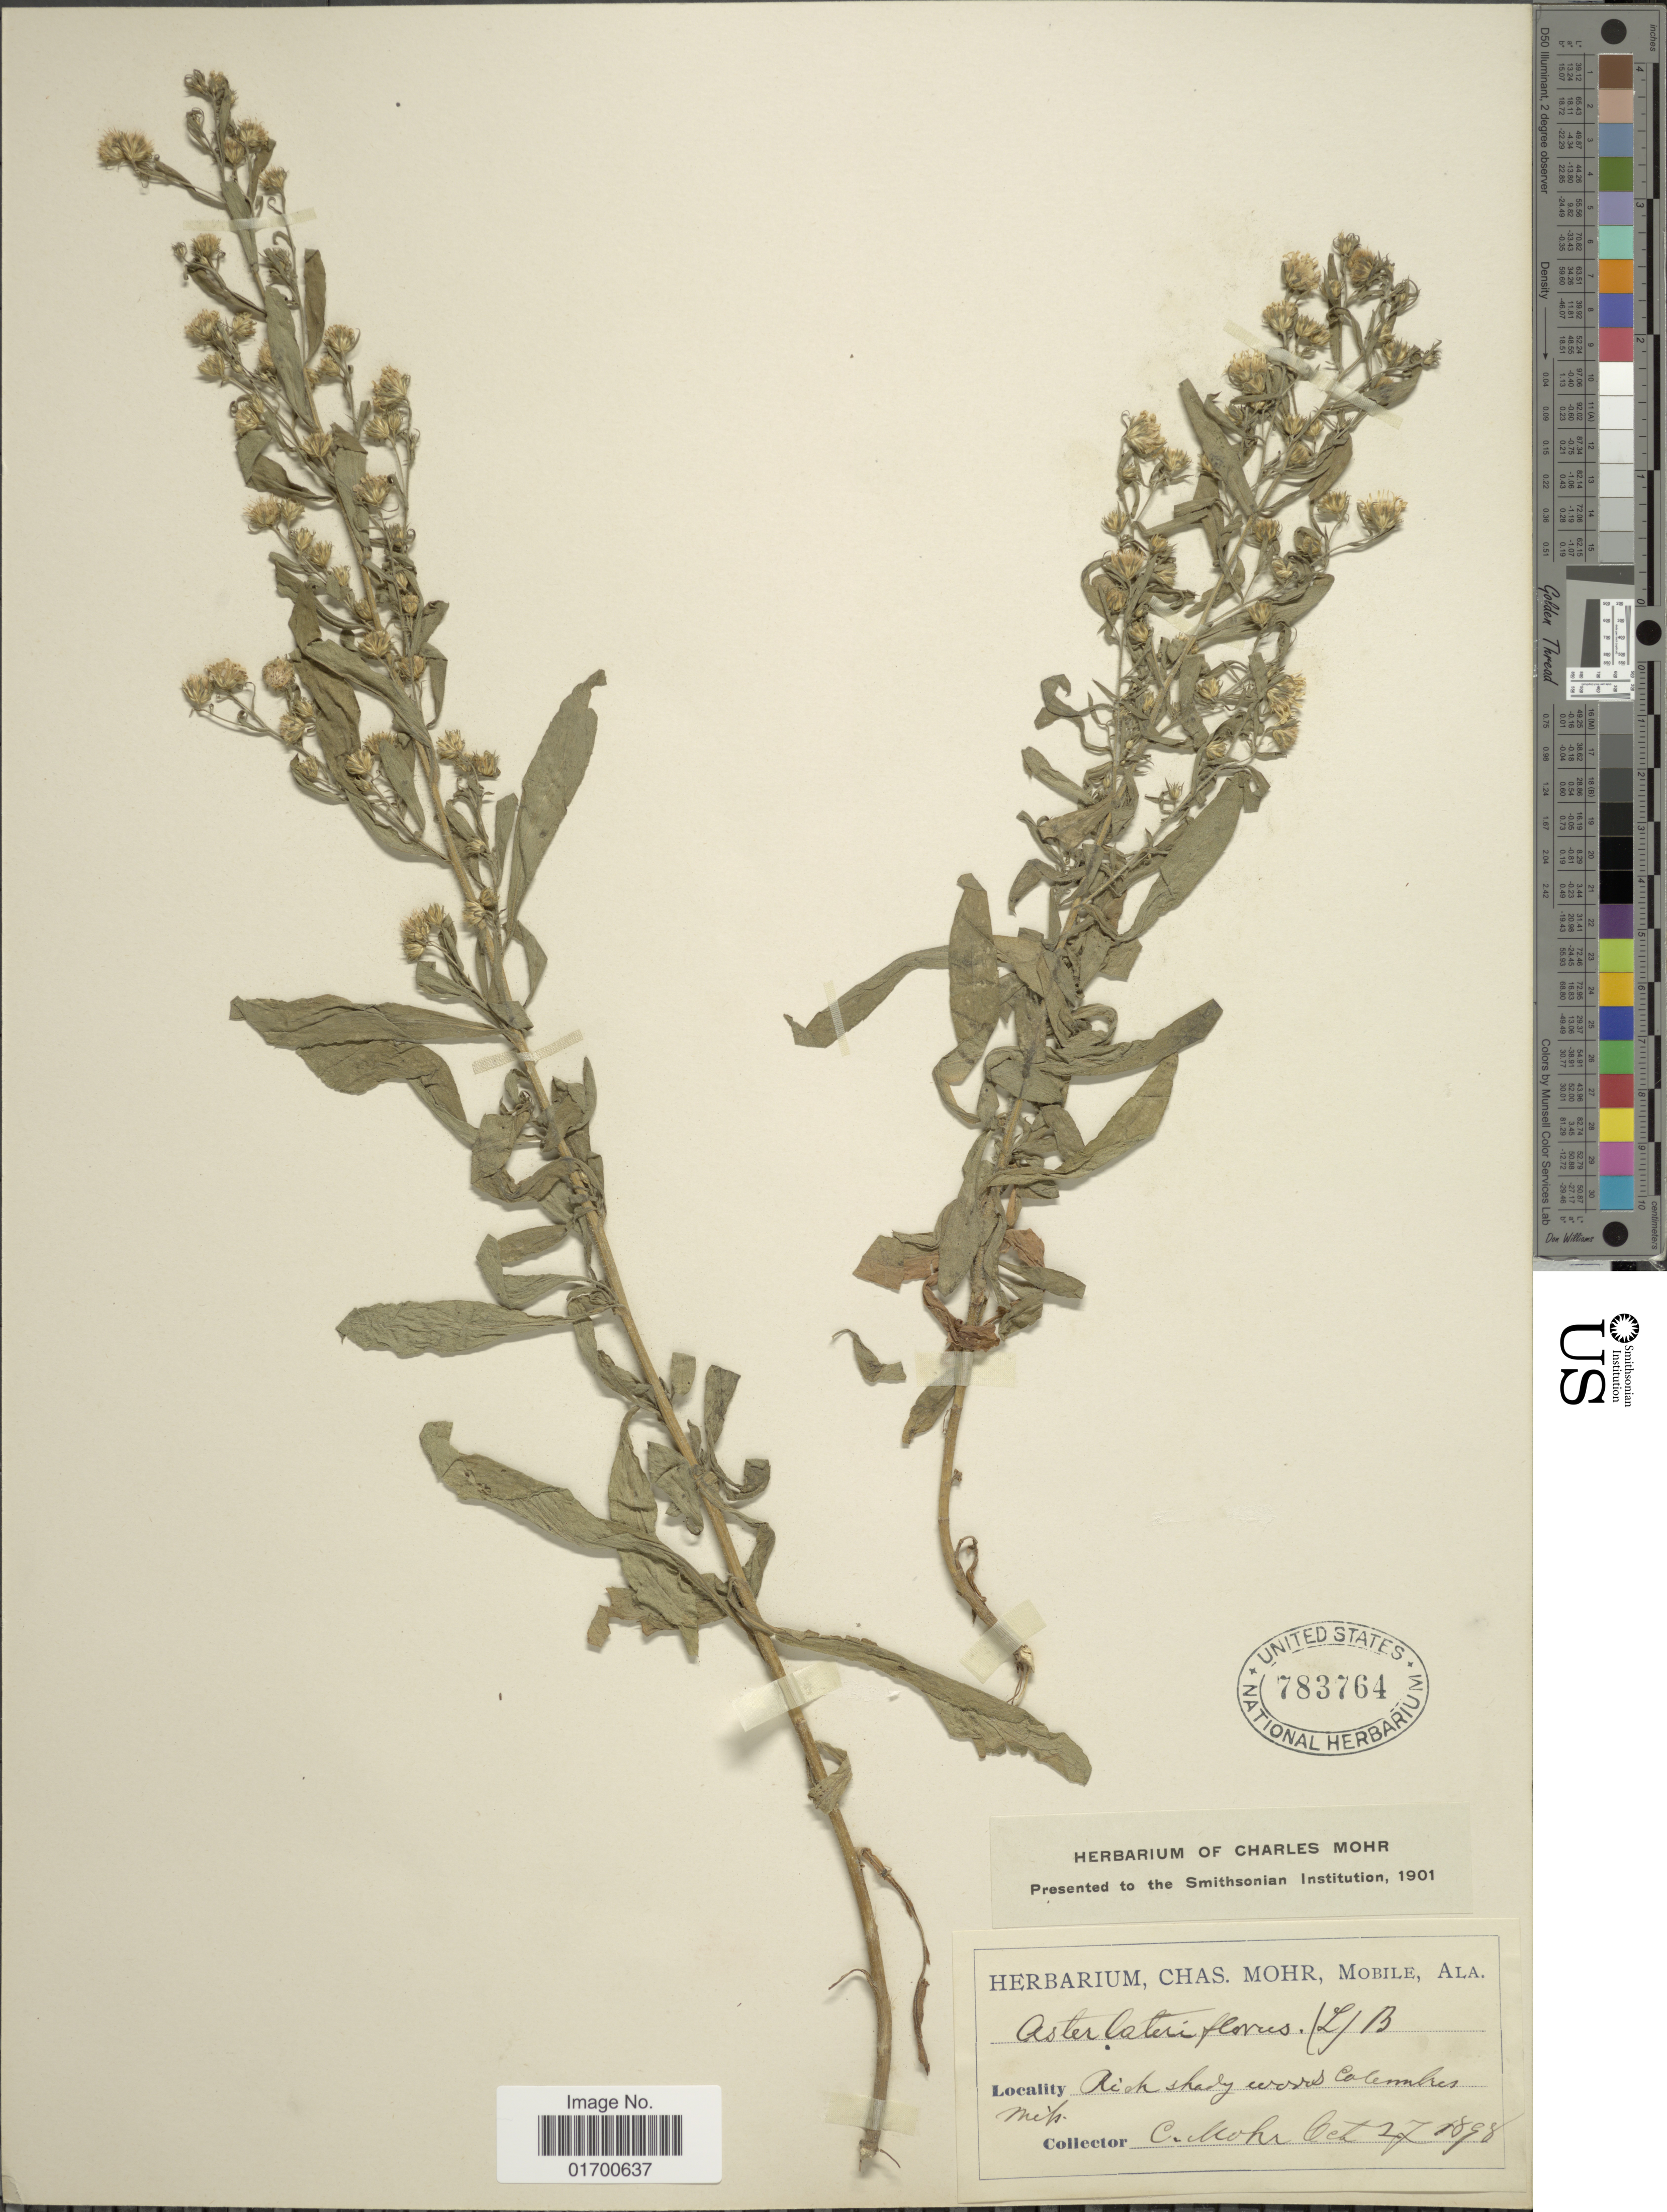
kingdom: Plantae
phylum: Tracheophyta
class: Magnoliopsida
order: Asterales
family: Asteraceae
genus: Symphyotrichum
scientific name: Symphyotrichum lateriflorum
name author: (L.) Á. Löve & D. Löve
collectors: C. T. Mohr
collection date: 1898-10-27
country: United States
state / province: Mississippi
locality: Rich shady worres Columbus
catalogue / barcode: US 783764